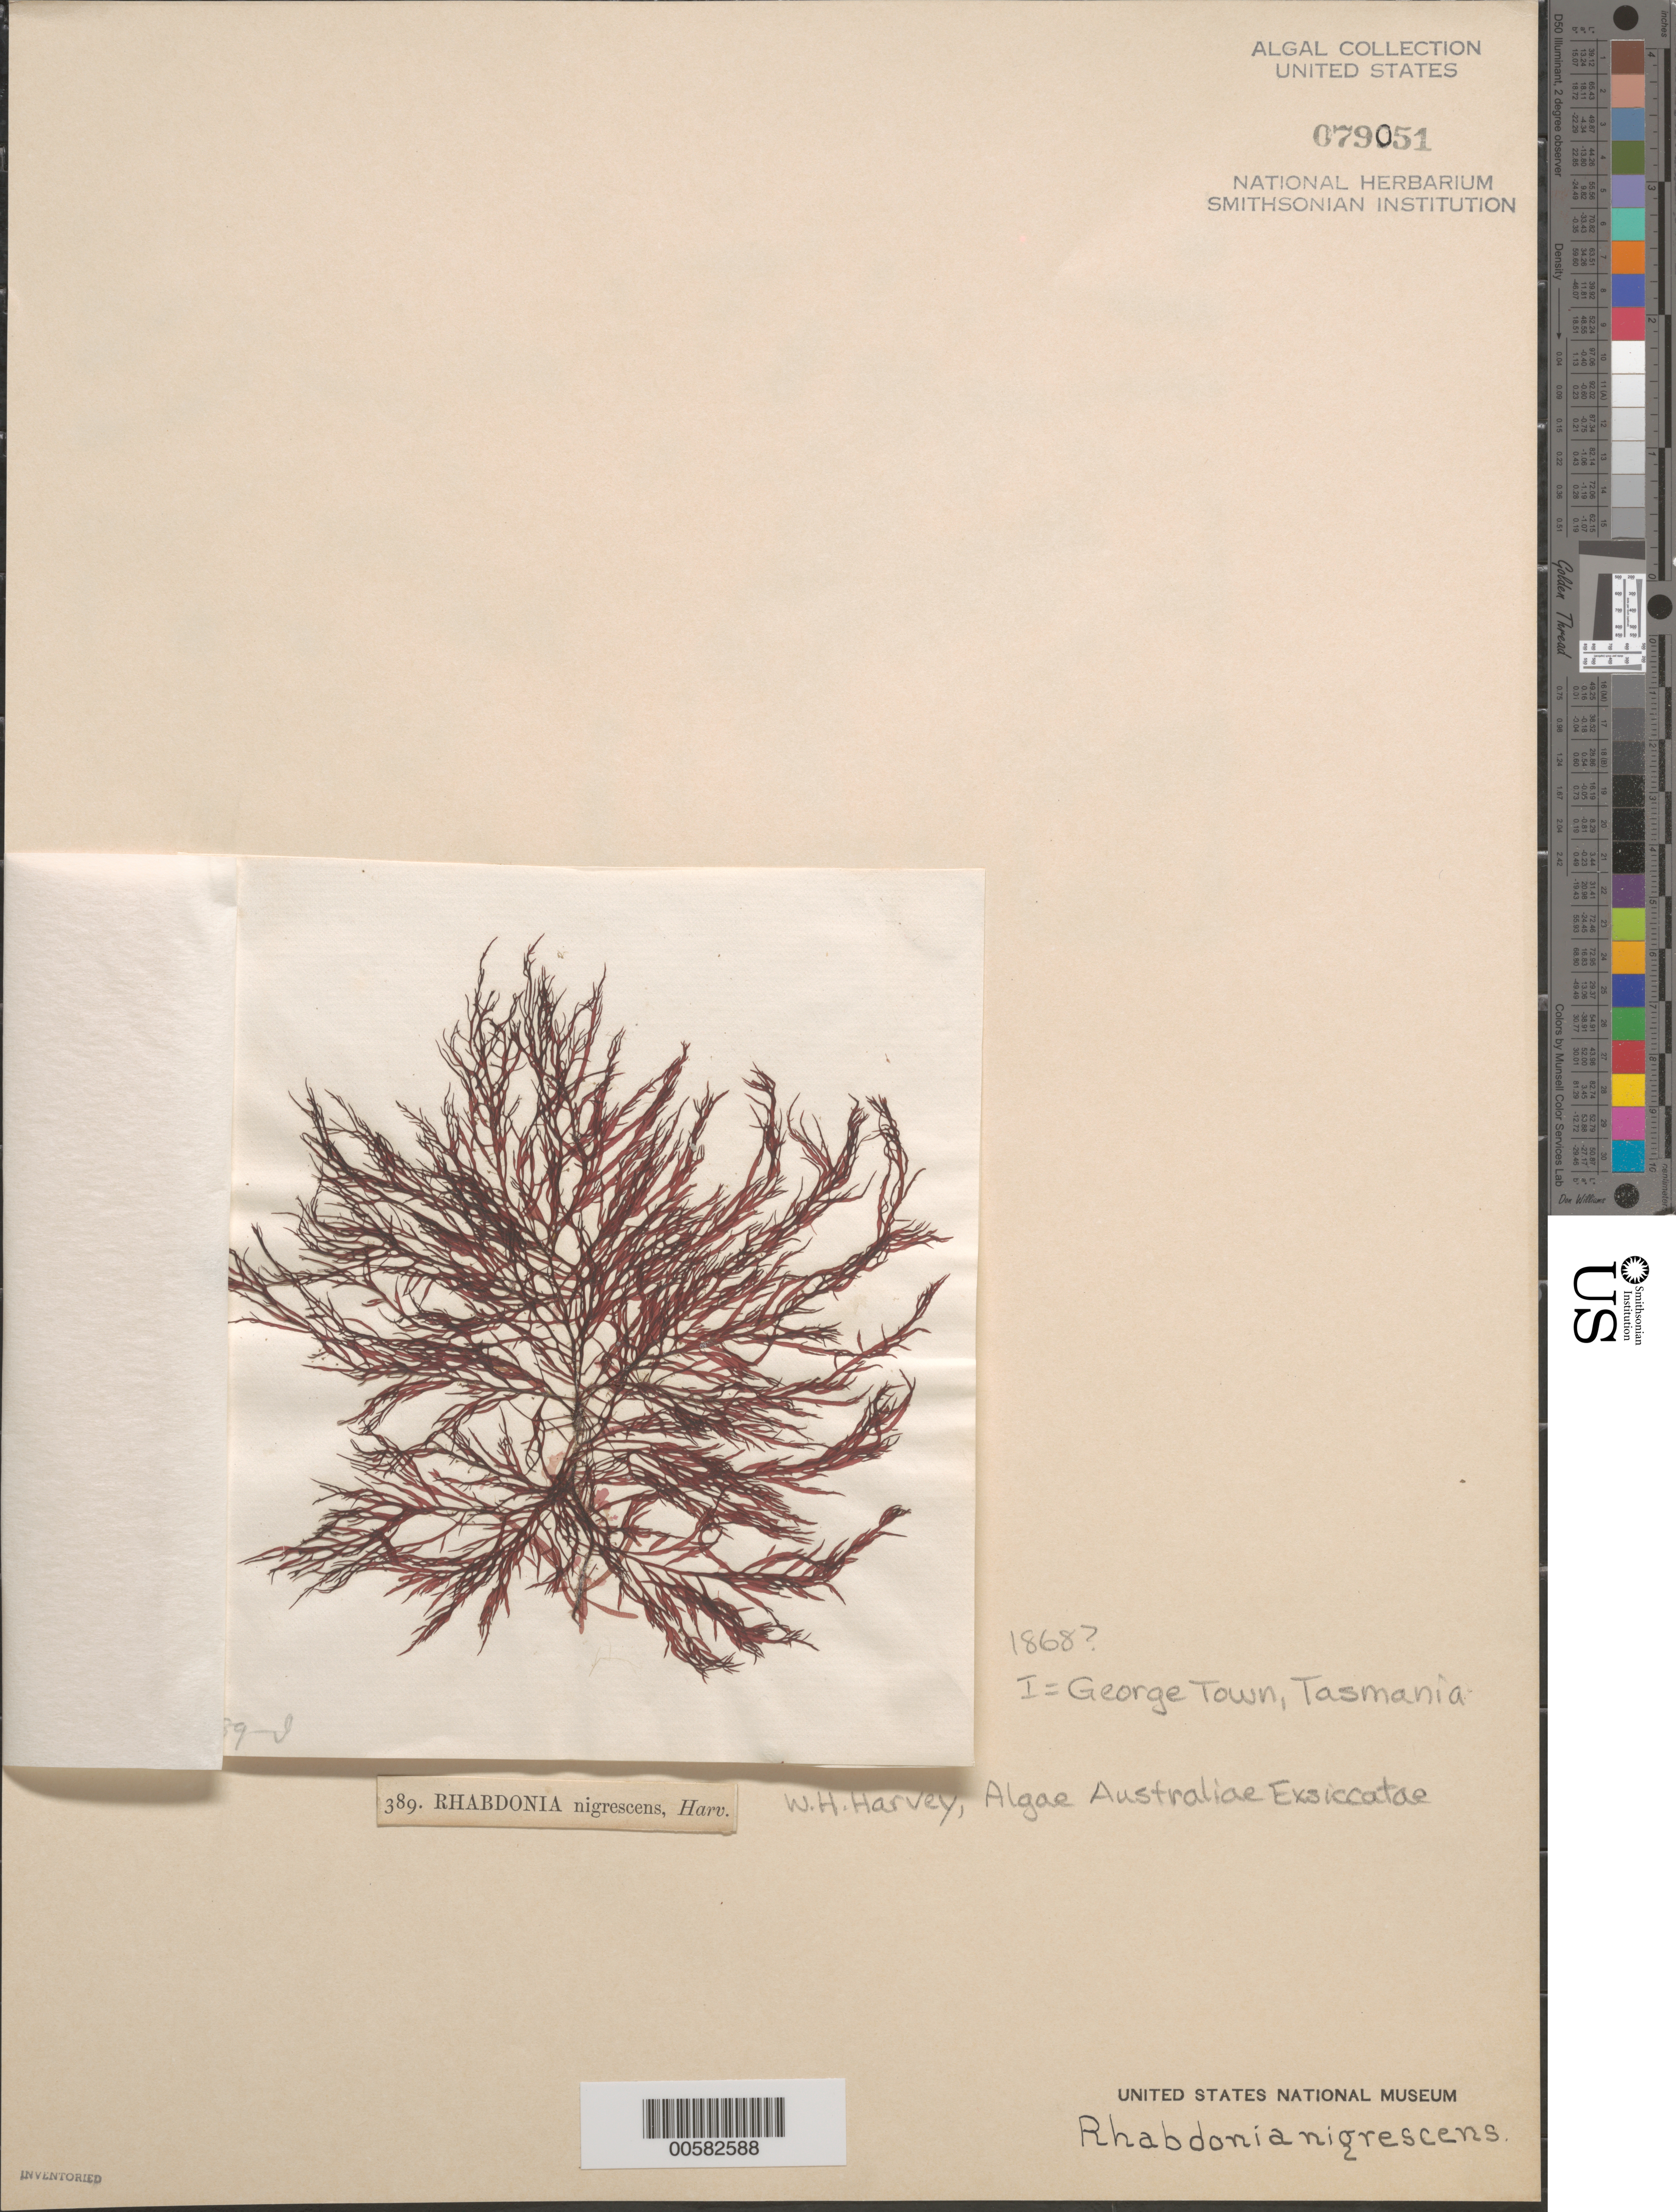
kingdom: Plantae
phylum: Rhodophyta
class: Florideophyceae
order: Gigartinales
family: Acrotylaceae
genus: Antrocentrum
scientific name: Antrocentrum nigrescens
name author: (Harvey) G.T.Kraft & Min-Thein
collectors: W. Harvey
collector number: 389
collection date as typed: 1868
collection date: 1868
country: Australia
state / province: Tasmania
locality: George Town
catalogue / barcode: US 79051